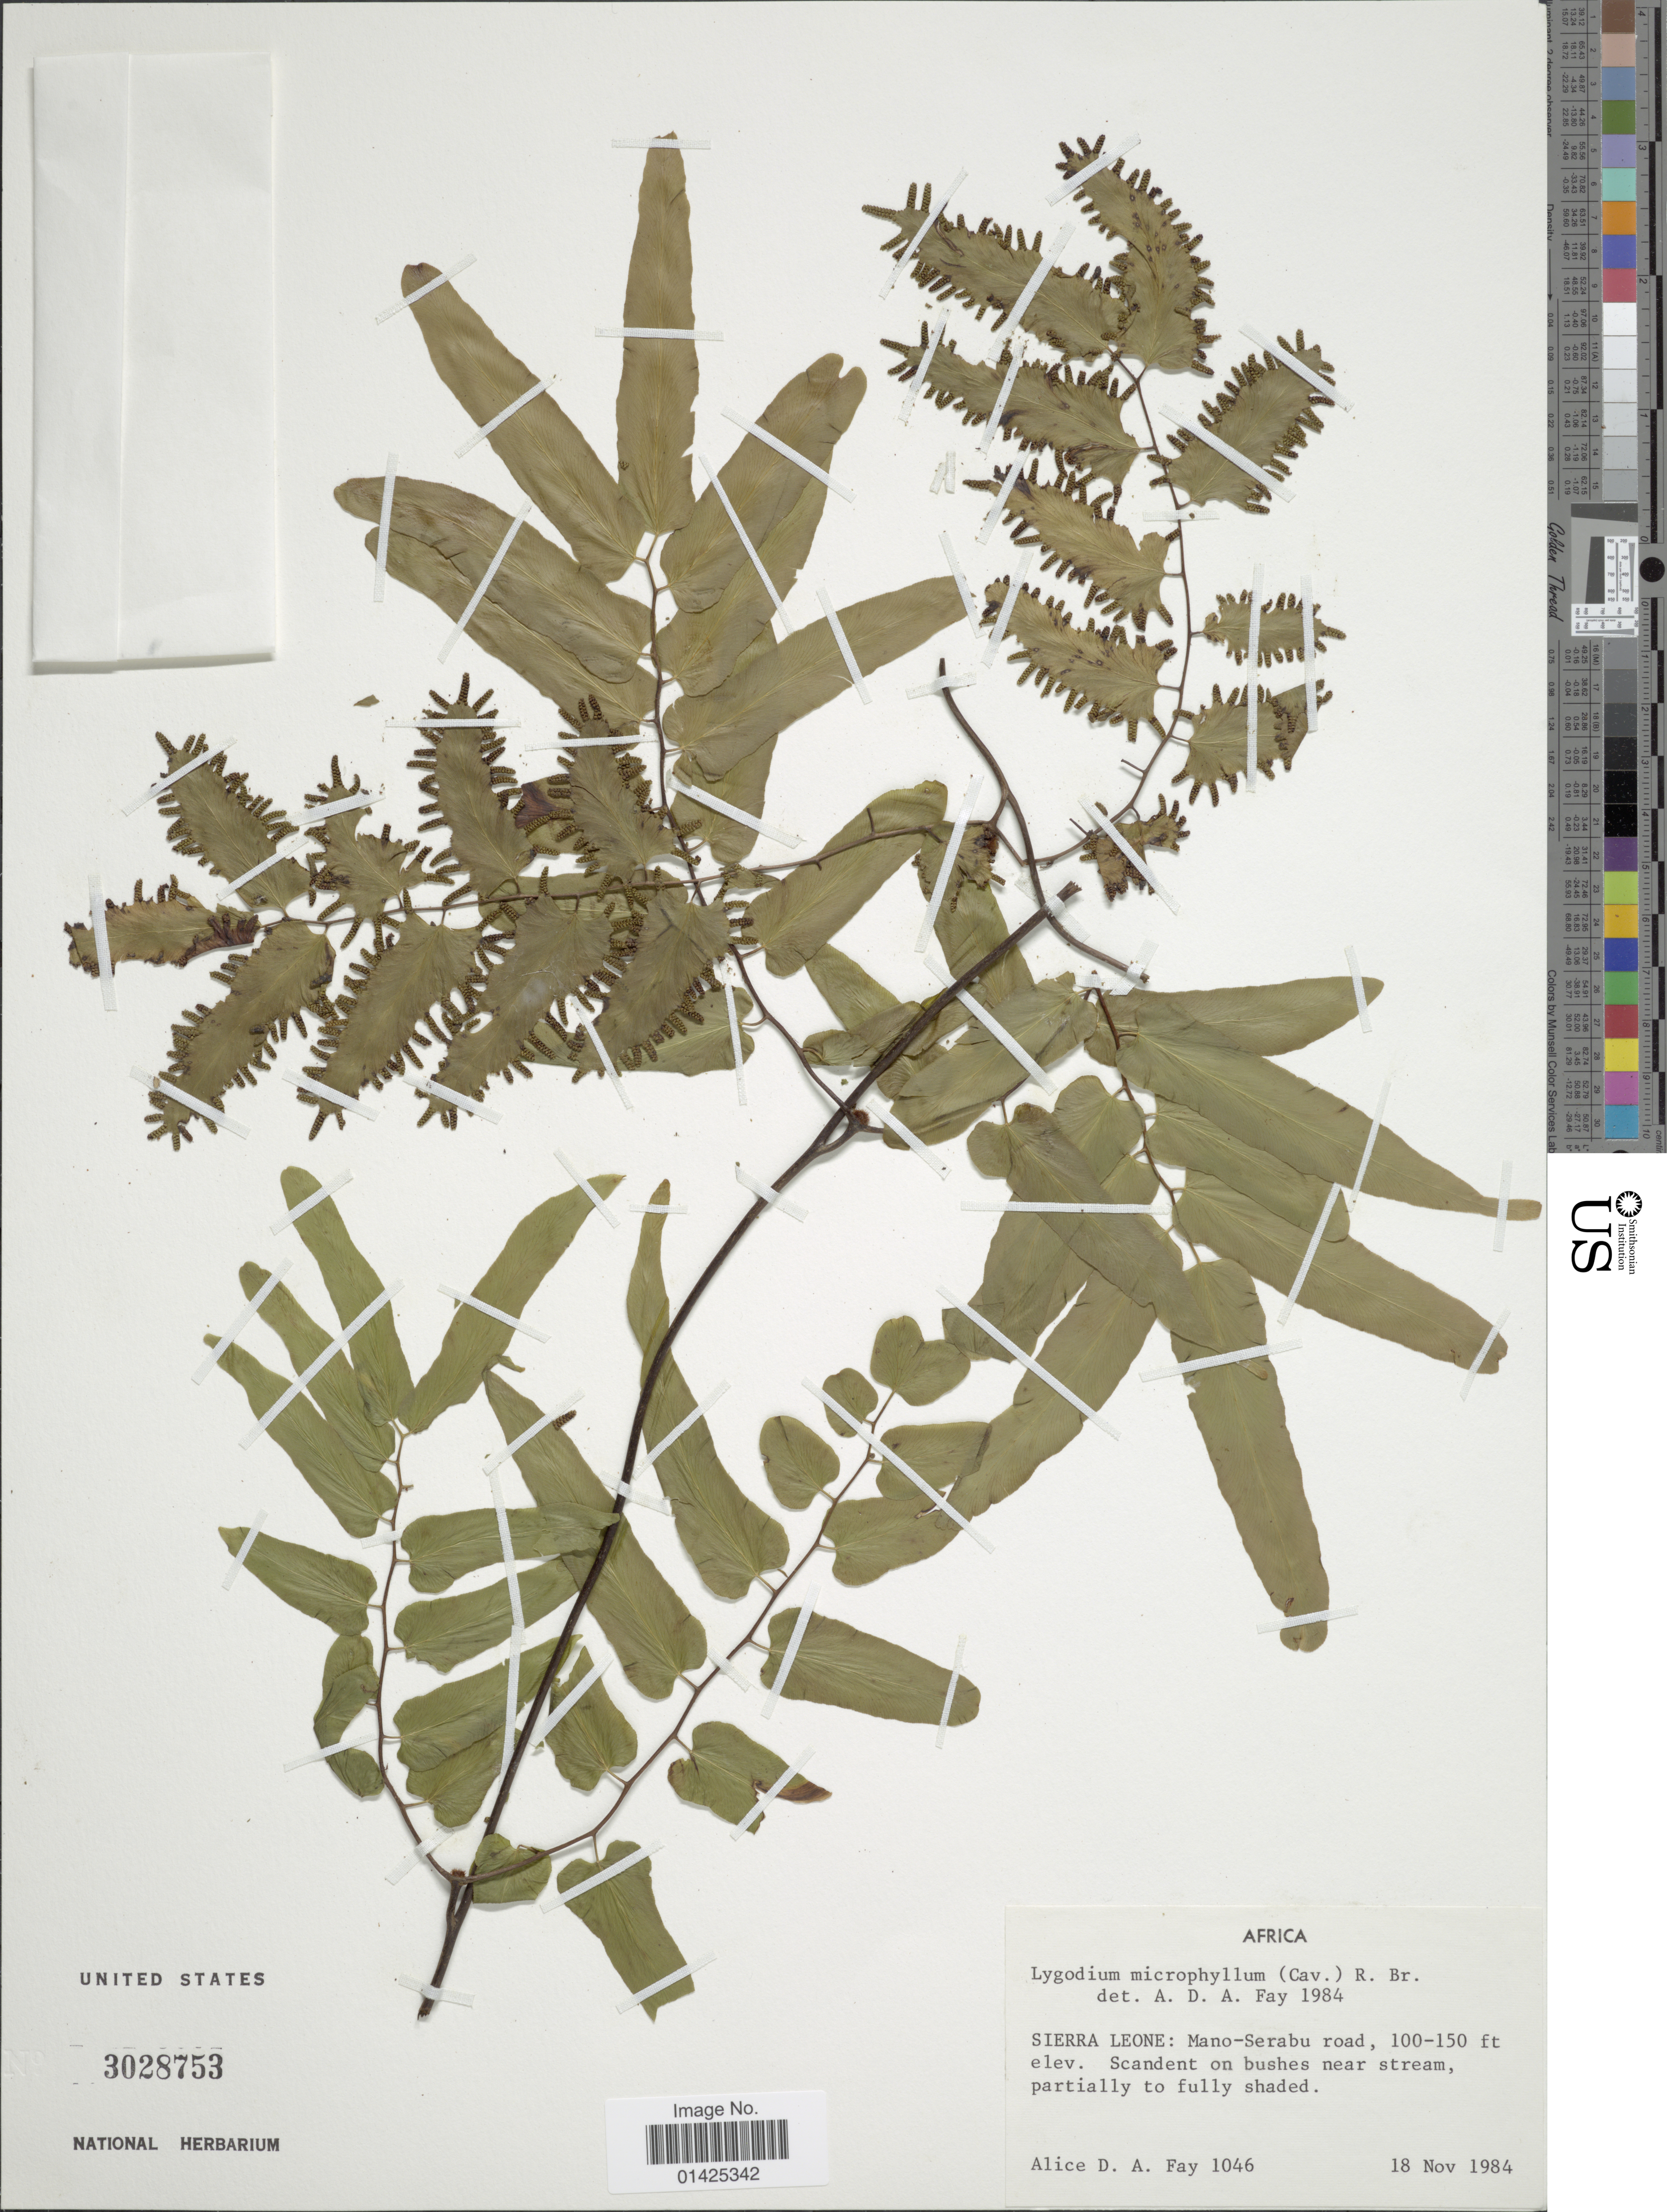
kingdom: Plantae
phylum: Tracheophyta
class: Polypodiopsida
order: Schizaeales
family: Lygodiaceae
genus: Lygodium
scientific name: Lygodium microphyllum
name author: (Cav.) R. Br.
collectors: A. Fay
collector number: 1046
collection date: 1984-11-18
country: Sierra Leone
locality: Africa, Sierra Leone: Mano-Serabu road.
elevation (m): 30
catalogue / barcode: US 3028753